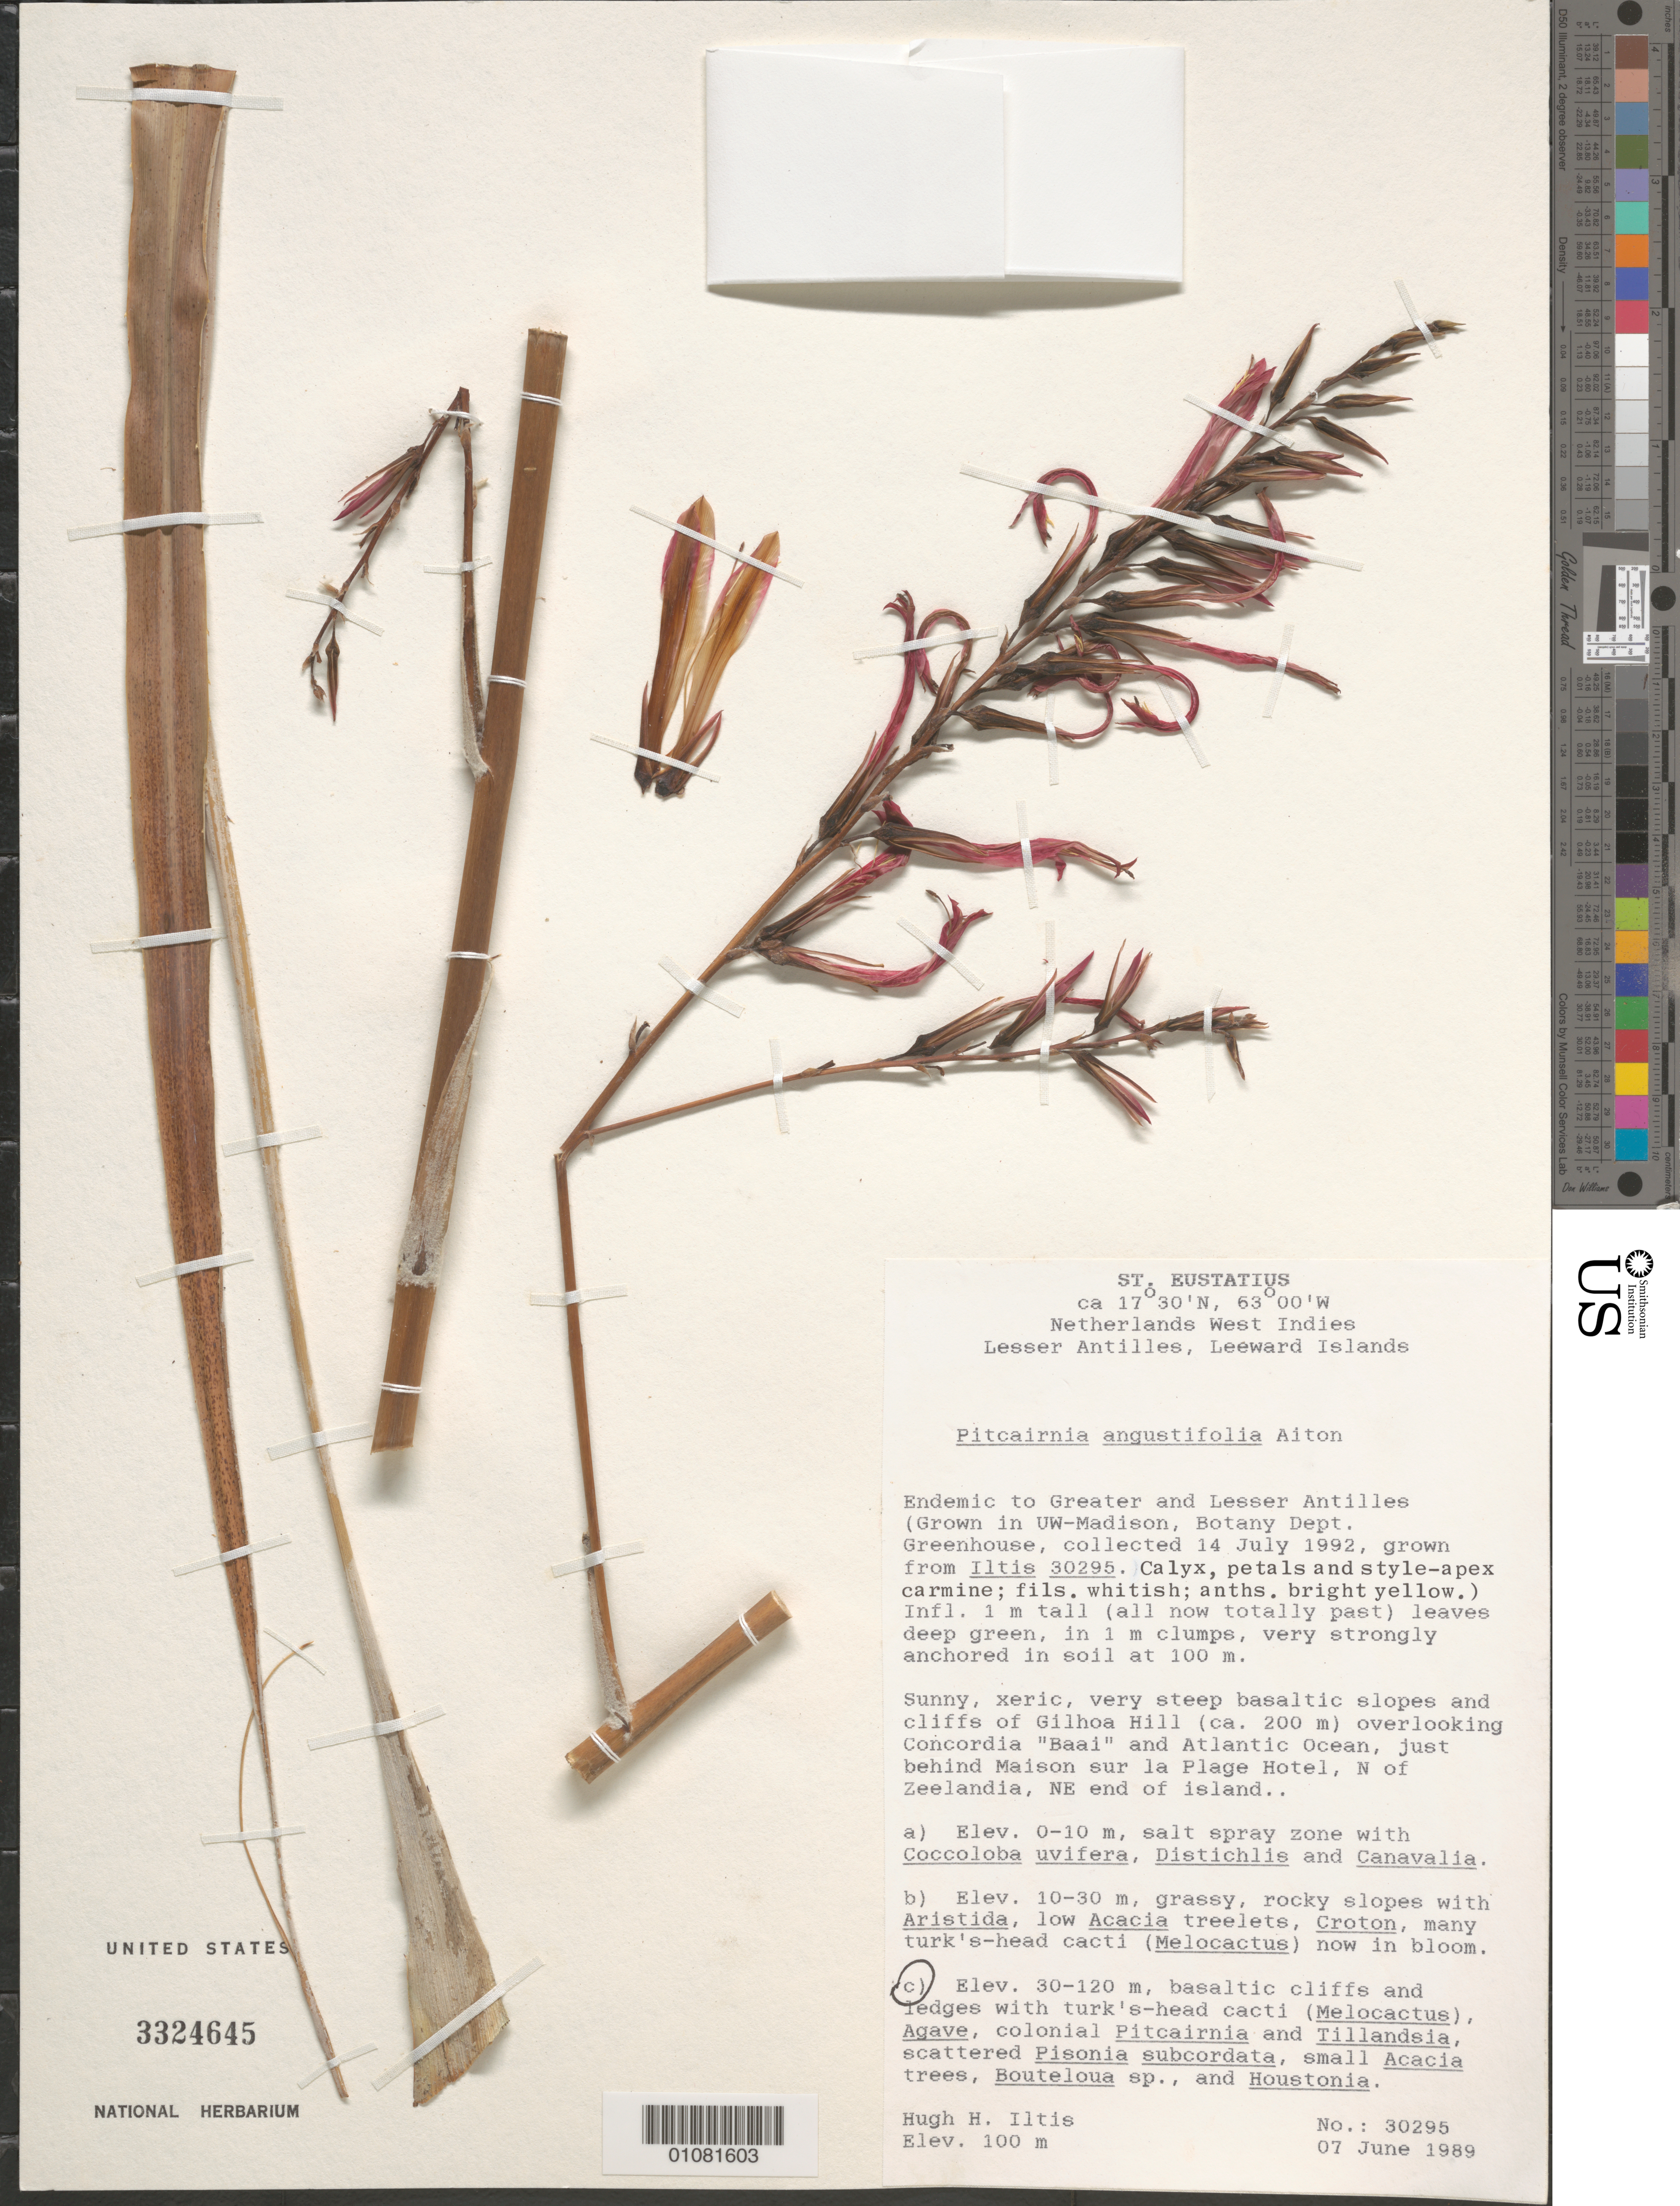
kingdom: Plantae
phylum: Tracheophyta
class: Liliopsida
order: Poales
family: Bromeliaceae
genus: Pitcairnia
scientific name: Pitcairnia angustifolia var. angustifolia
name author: Sol. ex Aiton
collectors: H. H. Iltis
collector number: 30295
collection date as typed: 07 Jun 1989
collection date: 1989-06-07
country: Netherlands Antilles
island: Sint Eustatius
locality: Gilhoa Hill overlooking Concordia "Baai" and Atlantic Ocean, just behind Maison sur la Plage Hotel, N of Zeelandia, NE end of island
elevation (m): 100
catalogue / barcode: US 3324645